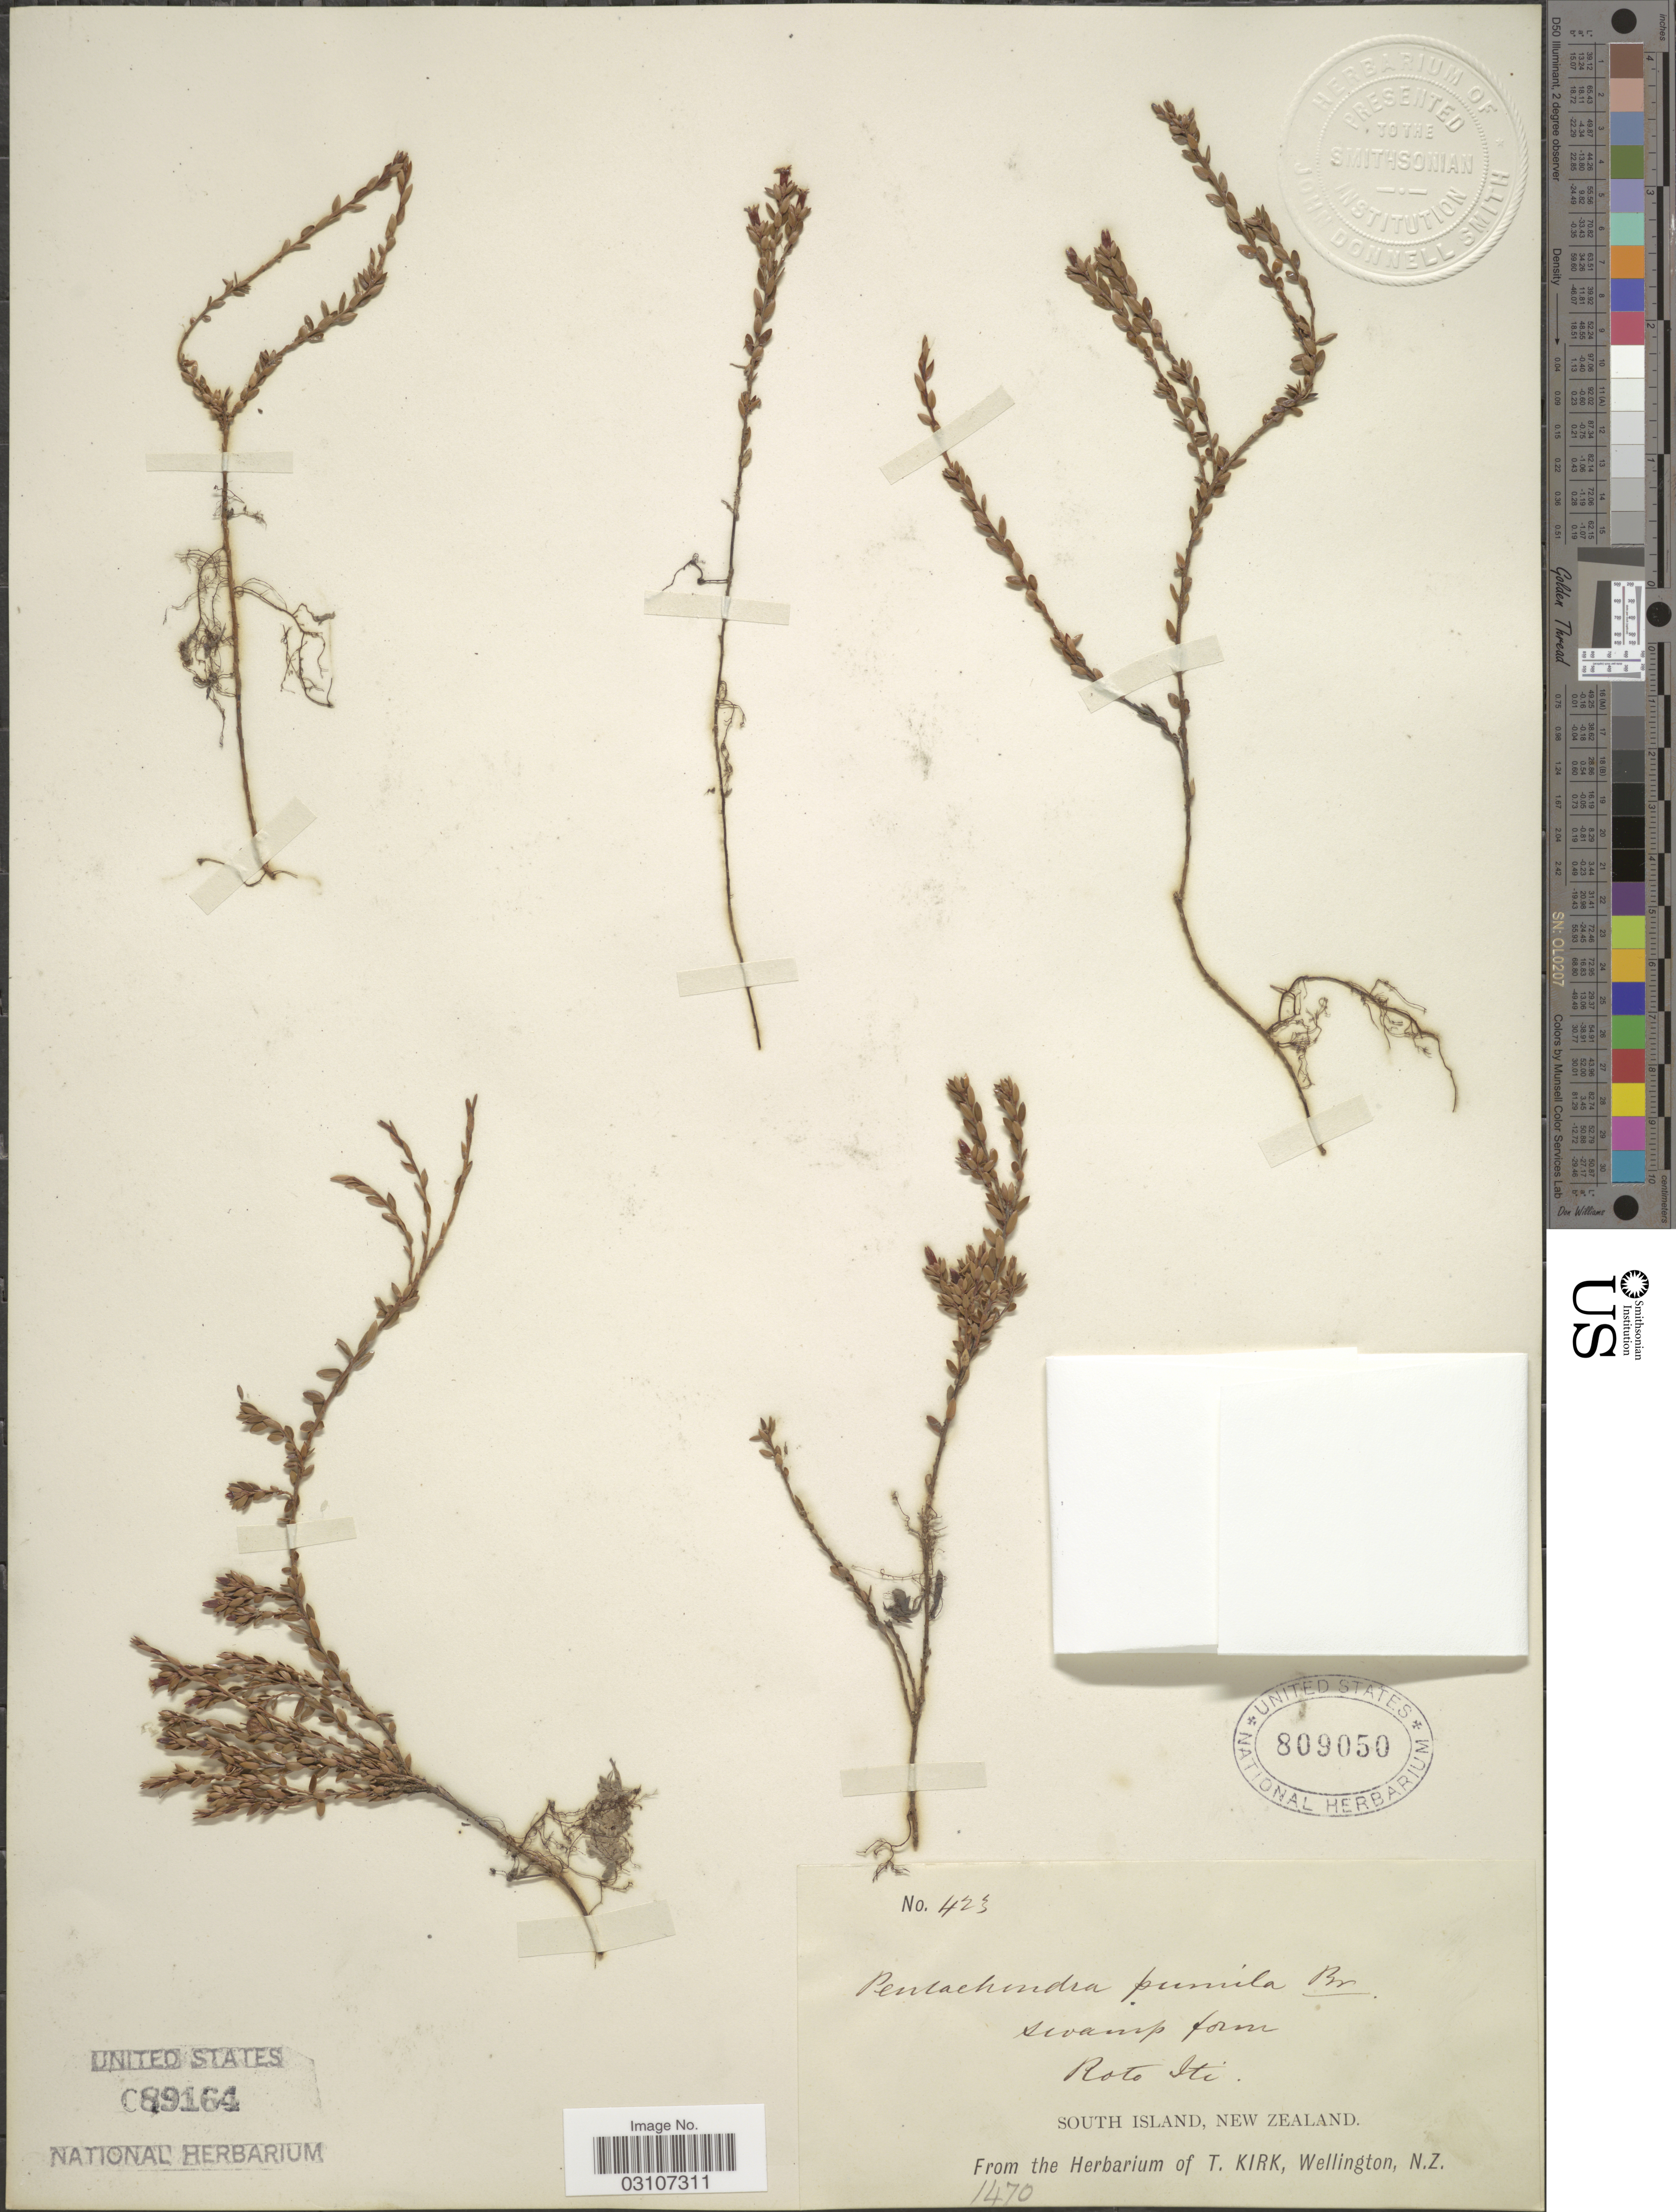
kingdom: Plantae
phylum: Tracheophyta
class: Magnoliopsida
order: Ericales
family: Ericaceae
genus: Pentachondra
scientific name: Pentachondra pumila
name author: (J.R. Forst. & G. Forst.) R. Br.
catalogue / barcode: US 89164-2